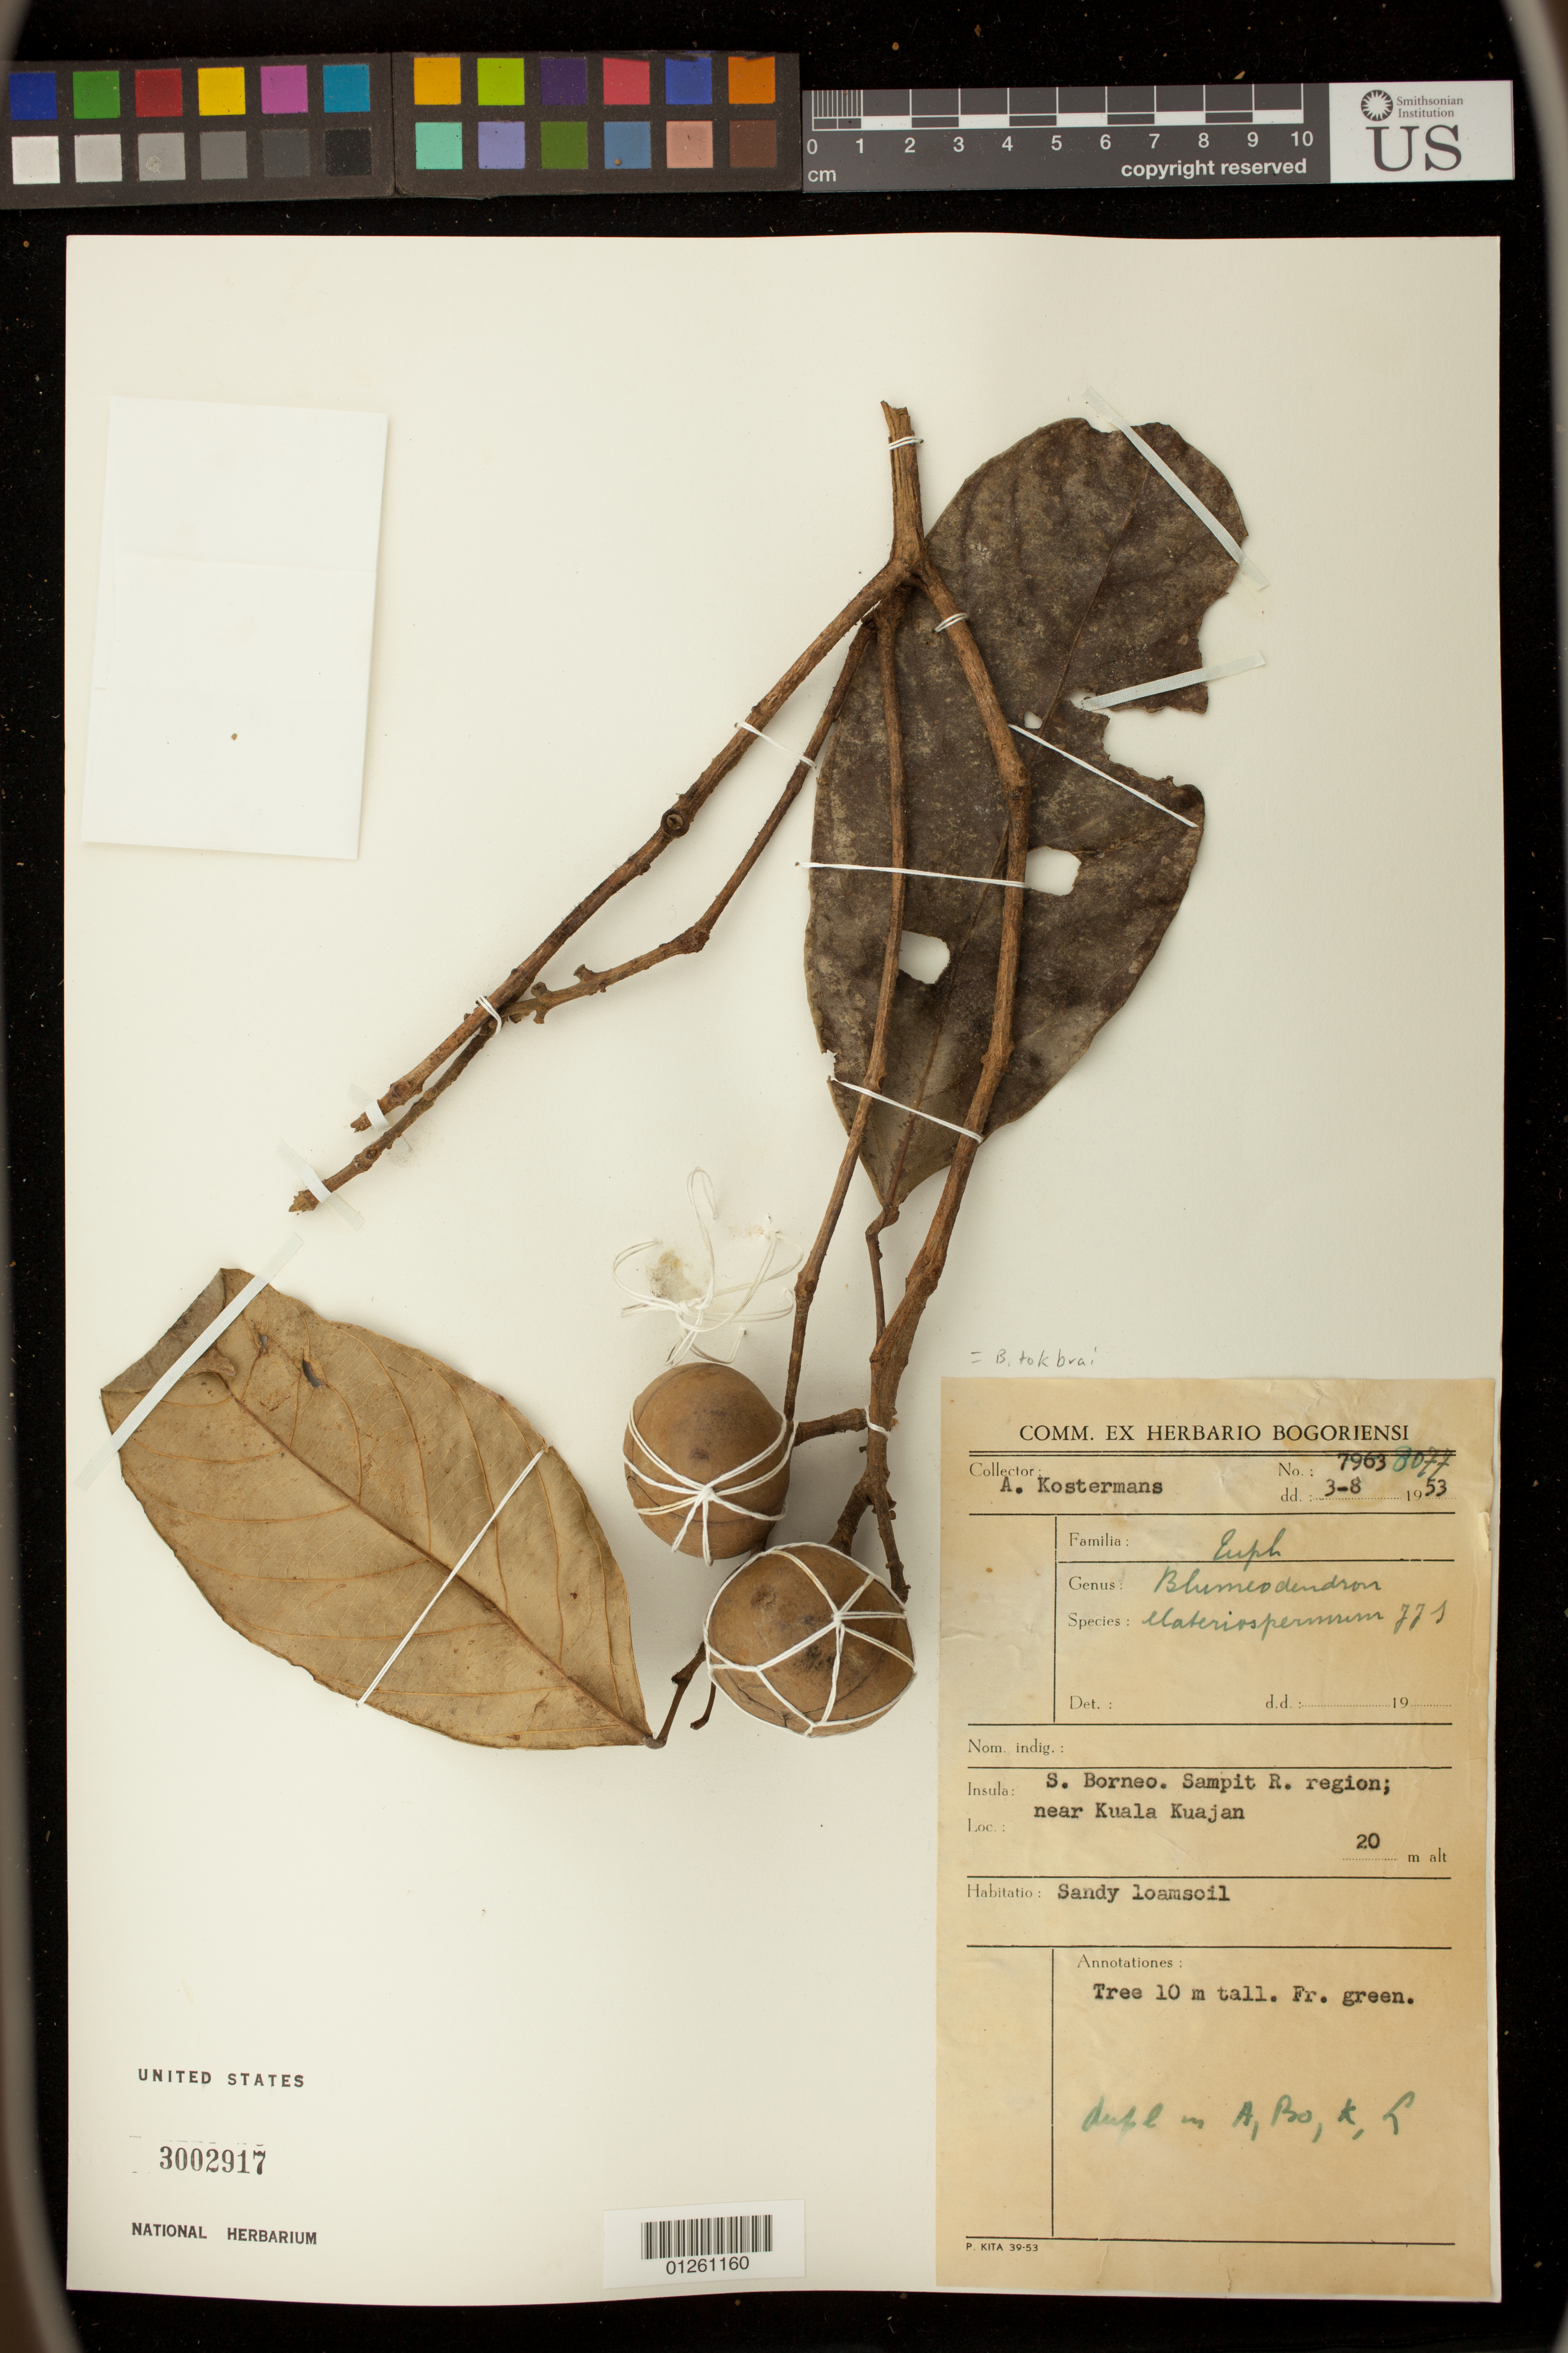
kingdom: Plantae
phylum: Tracheophyta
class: Magnoliopsida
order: Malpighiales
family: Euphorbiaceae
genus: Blumeodendron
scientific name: Blumeodendron tokbrai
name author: (Blume) Kurz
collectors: A. J. G. Kostermans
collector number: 79638077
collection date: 1953-08-03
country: Indonesia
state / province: Kalimantan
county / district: Kalimantan Tengah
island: Borneo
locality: S. Borneo. Sampit R. region; near Kuala Kuajan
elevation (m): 20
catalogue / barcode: US 3002917